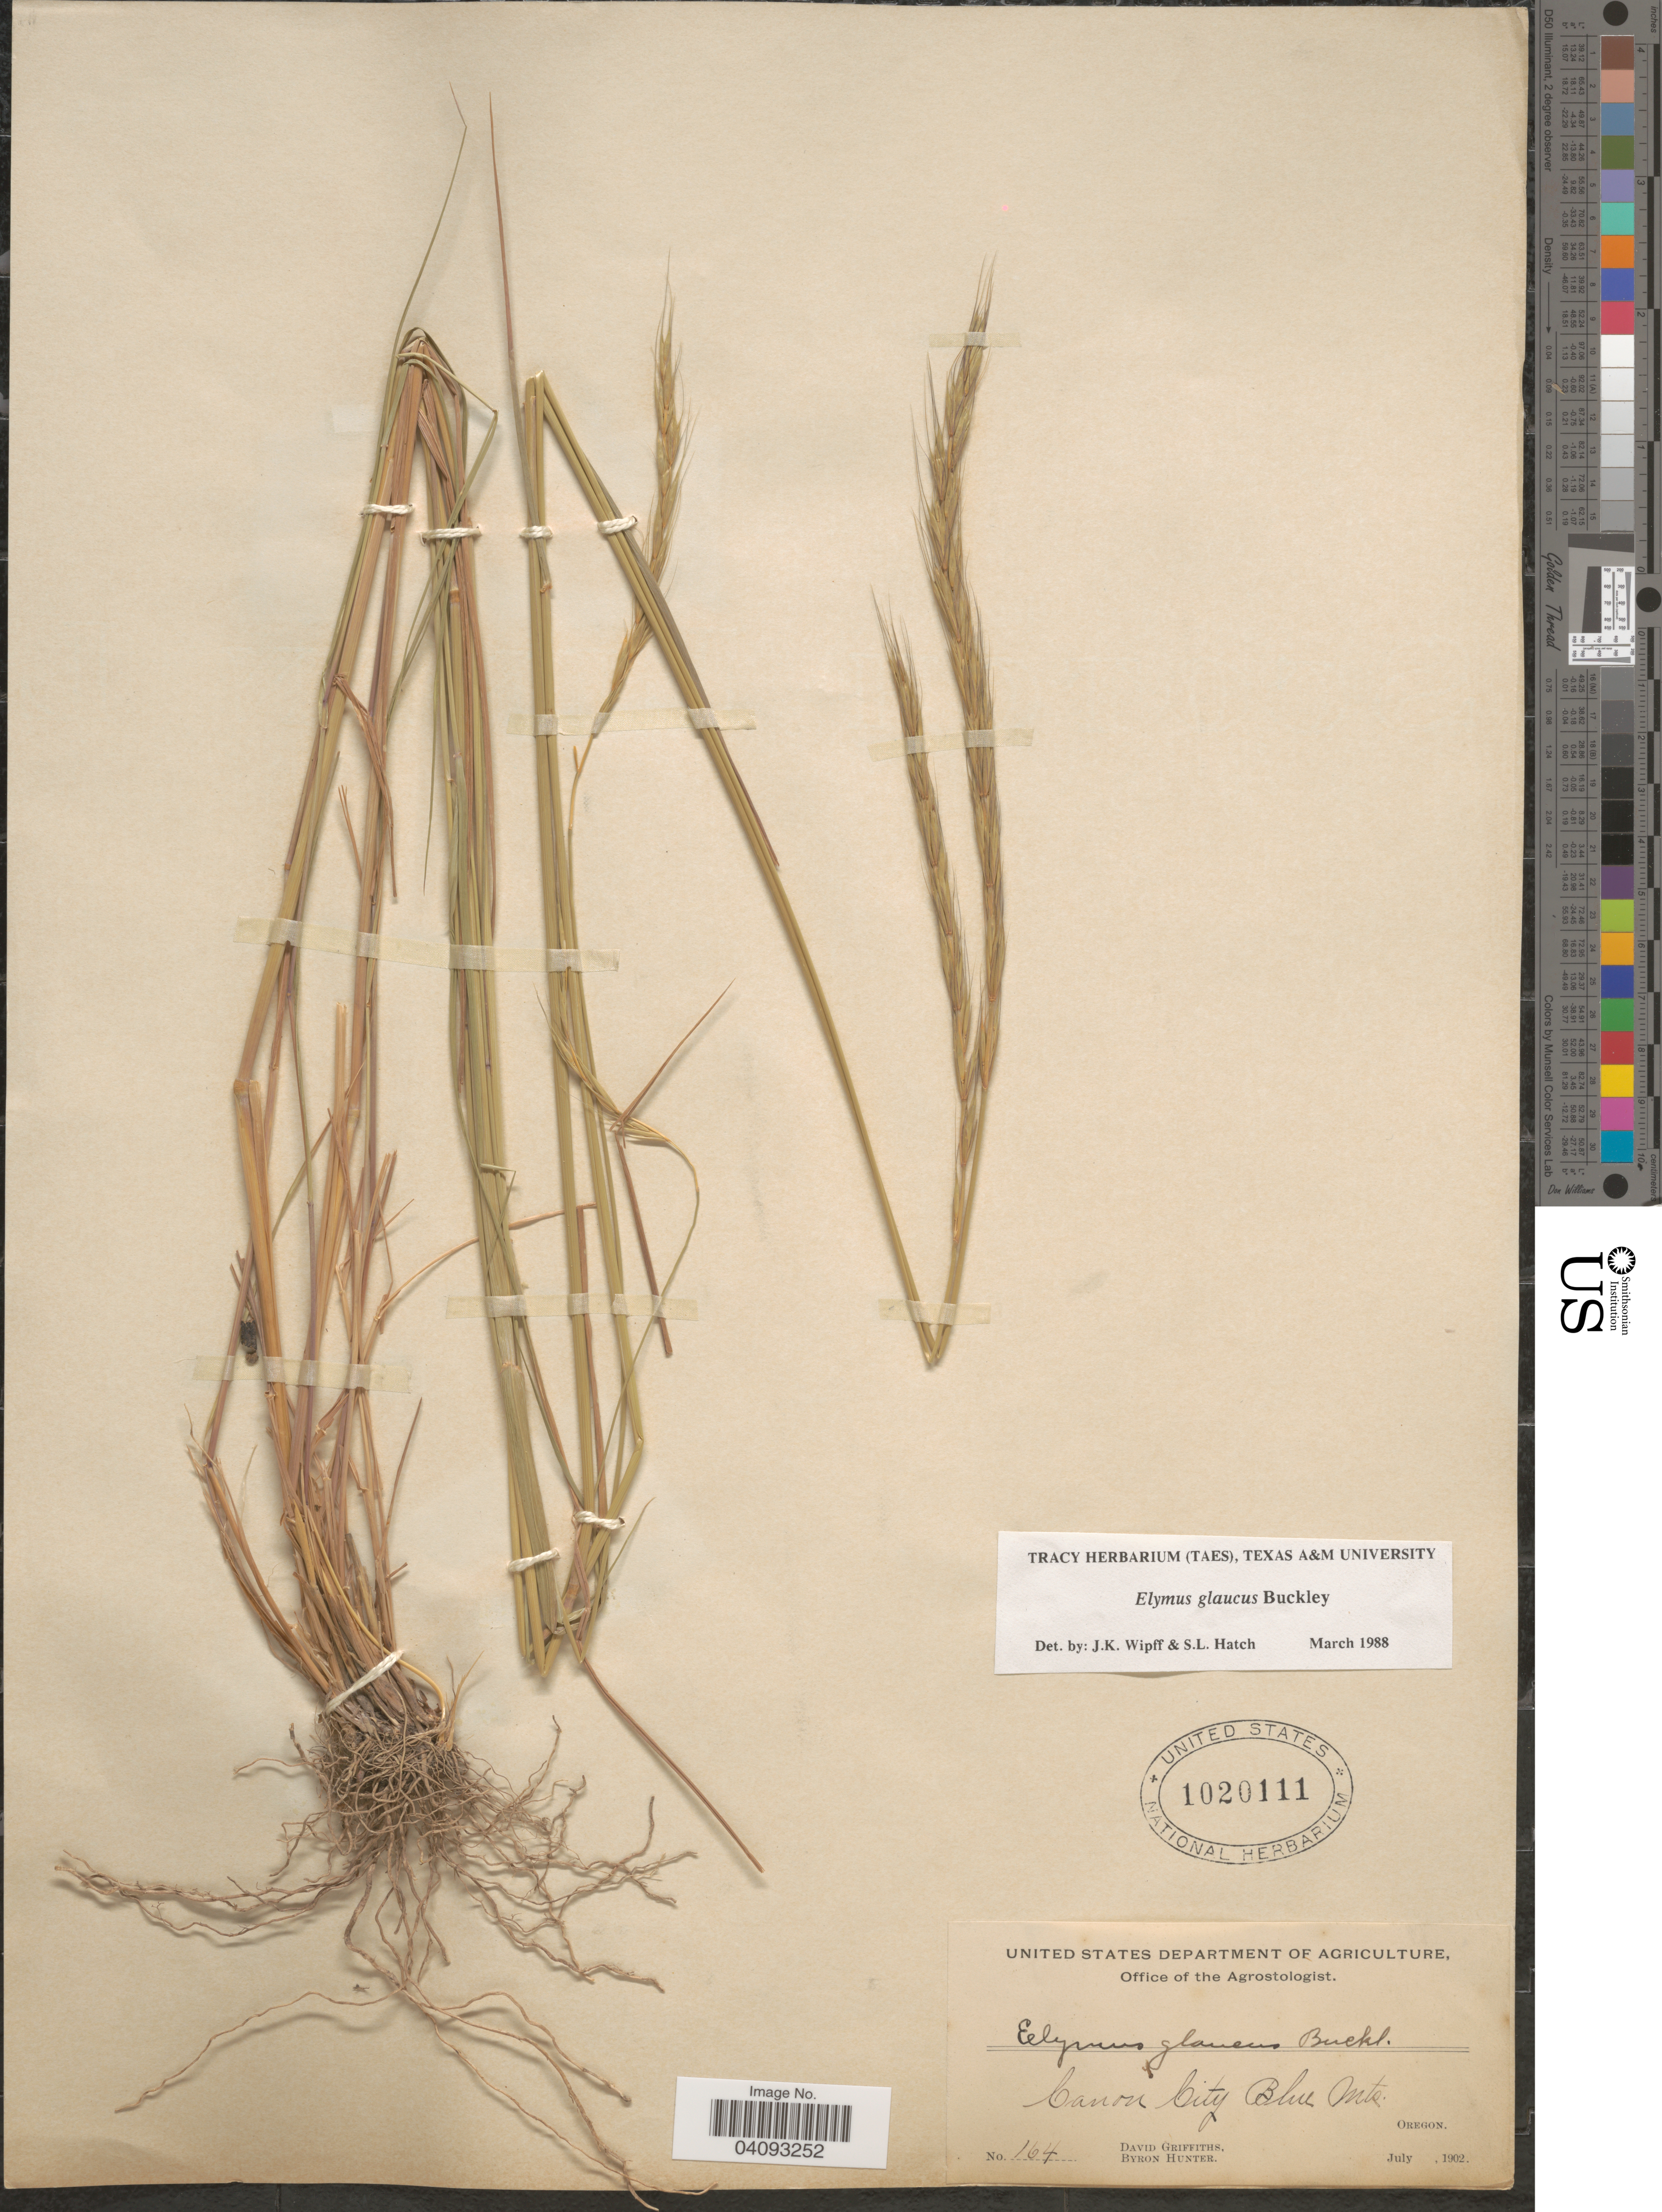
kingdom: Plantae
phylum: Tracheophyta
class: Liliopsida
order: Poales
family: Poaceae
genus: Elymus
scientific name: Elymus glaucus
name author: Buckley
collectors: D. Griffiths & B. Hunter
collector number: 164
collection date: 1902-07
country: United States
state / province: Oregon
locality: Canon City Blue Mts.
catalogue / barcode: US 1020111